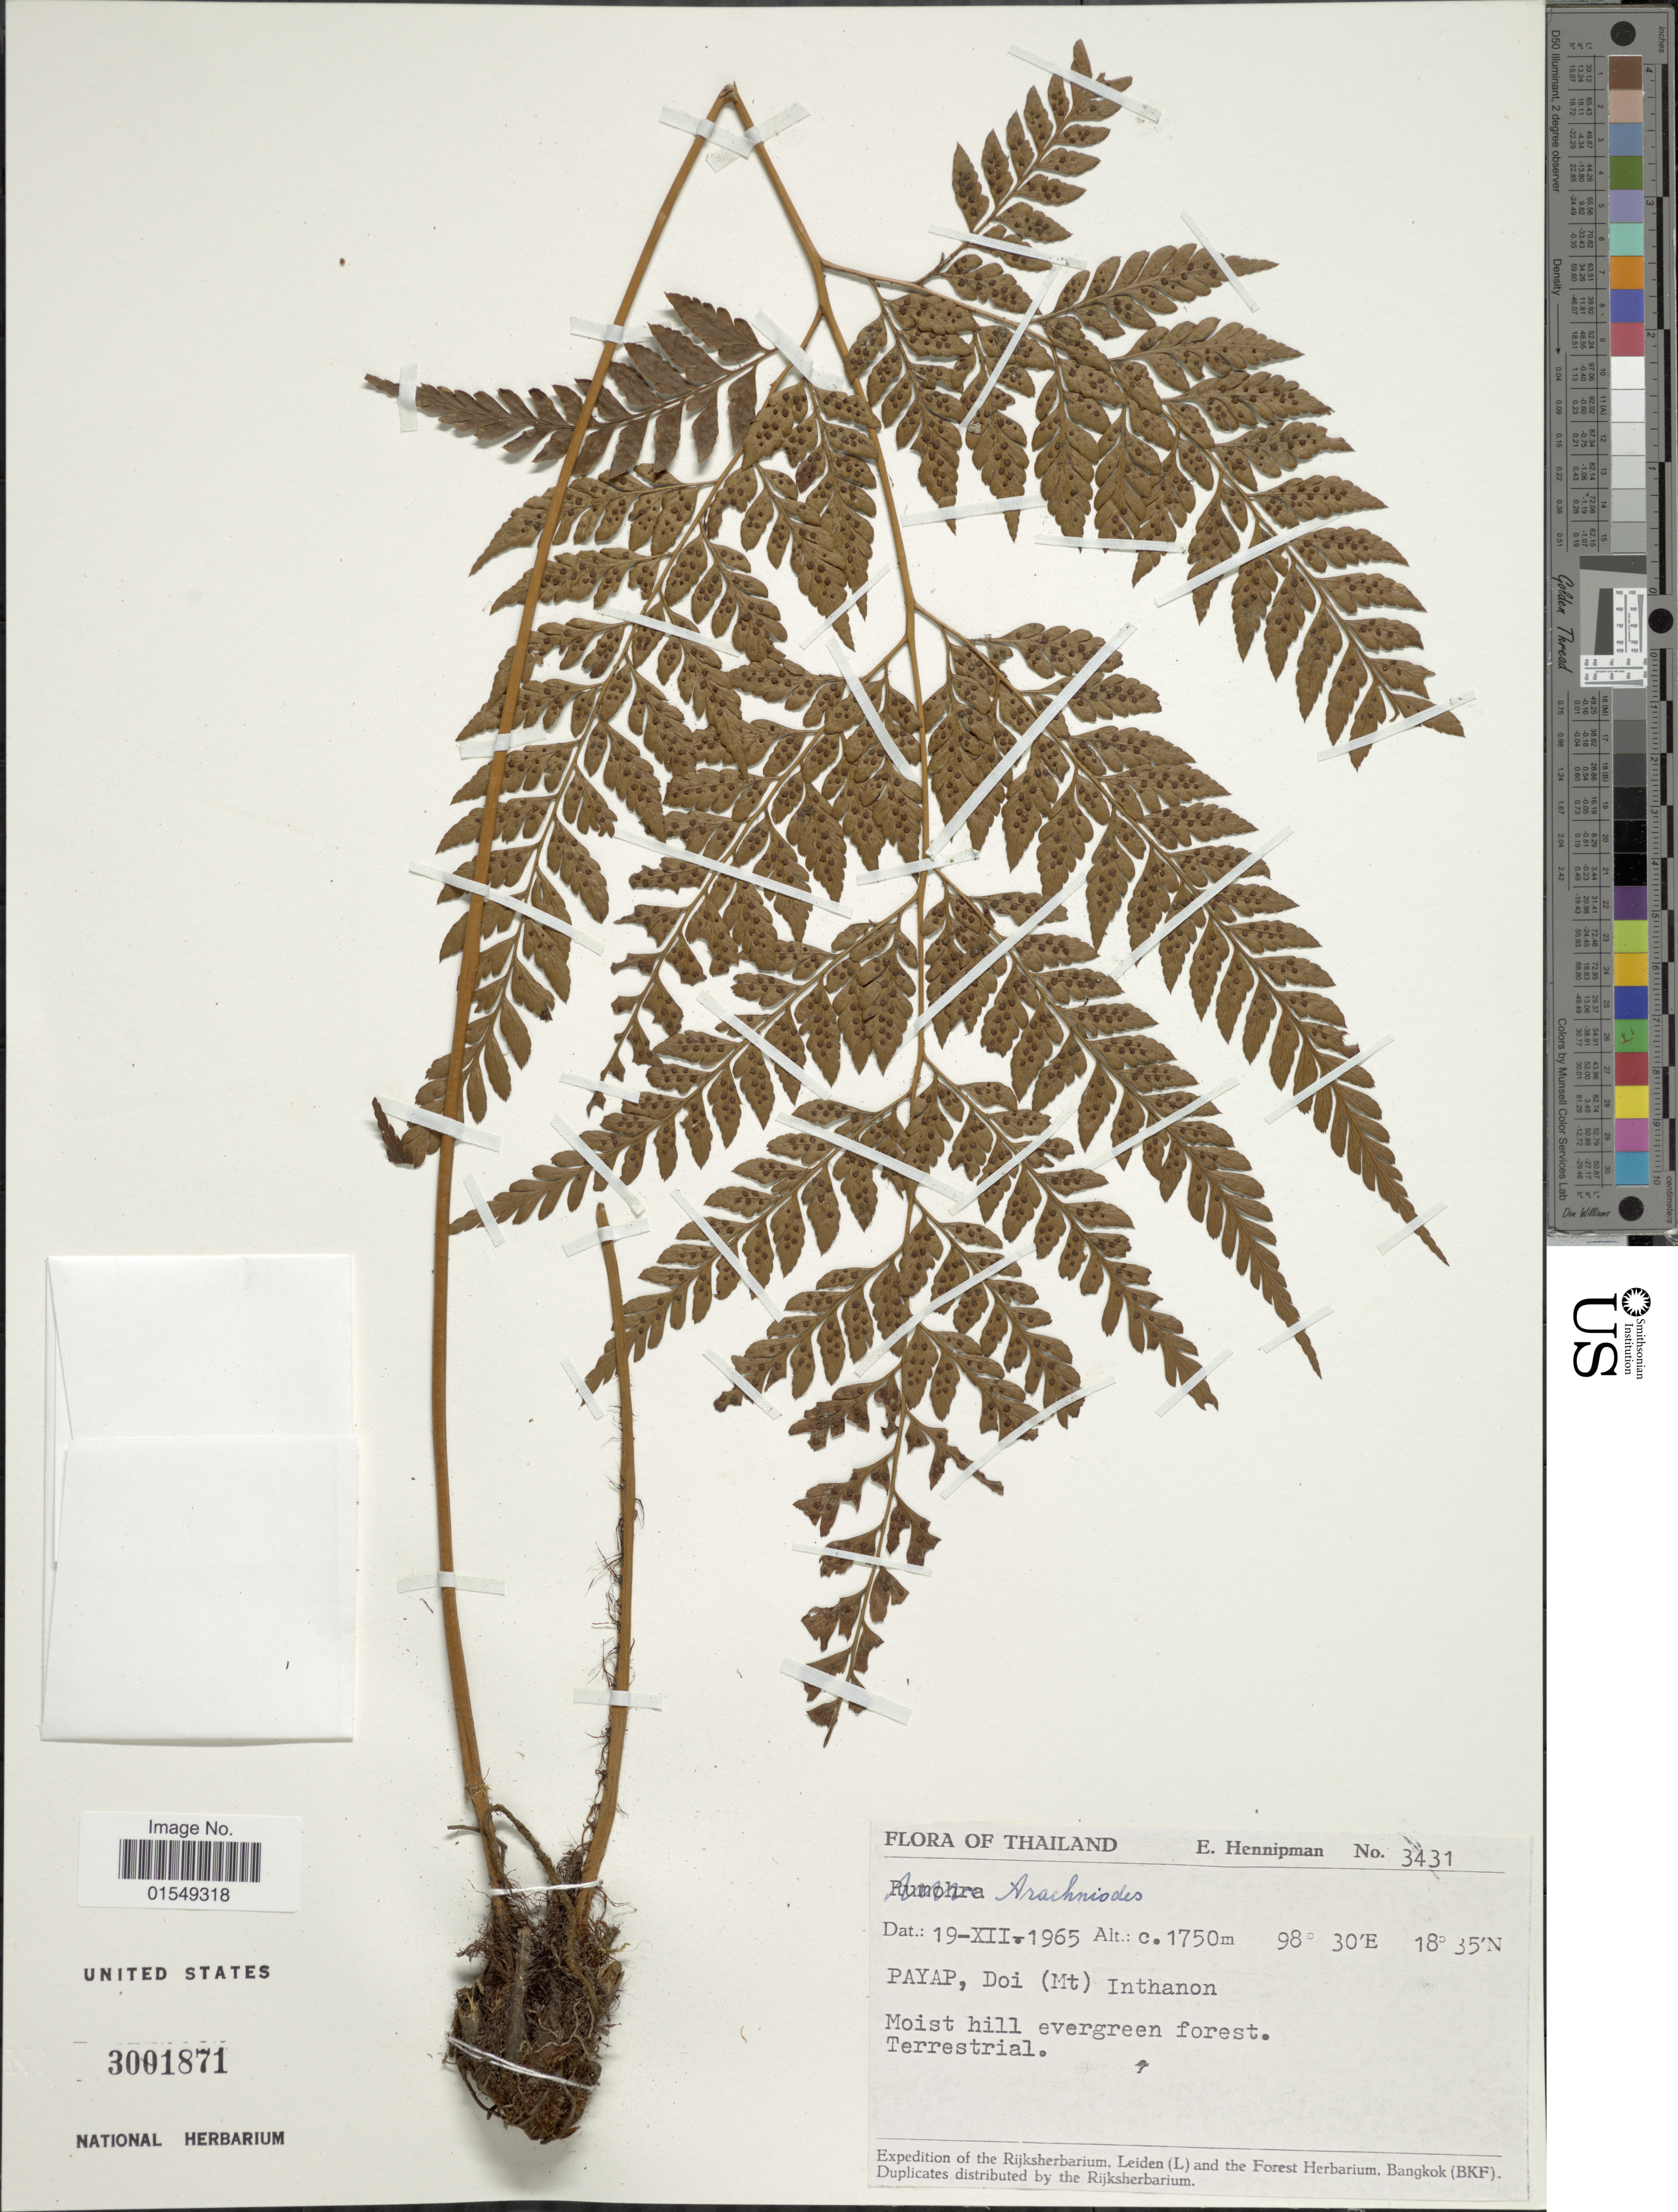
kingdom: Plantae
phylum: Tracheophyta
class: Polypodiopsida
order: Polypodiales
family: Dryopteridaceae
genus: Arachniodes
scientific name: Arachniodes sp.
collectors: E. Hennipman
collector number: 3431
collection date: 1965-12-19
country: Thailand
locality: Payap, Doi (Mt) Inthanon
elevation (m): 1750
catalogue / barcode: US 3001871